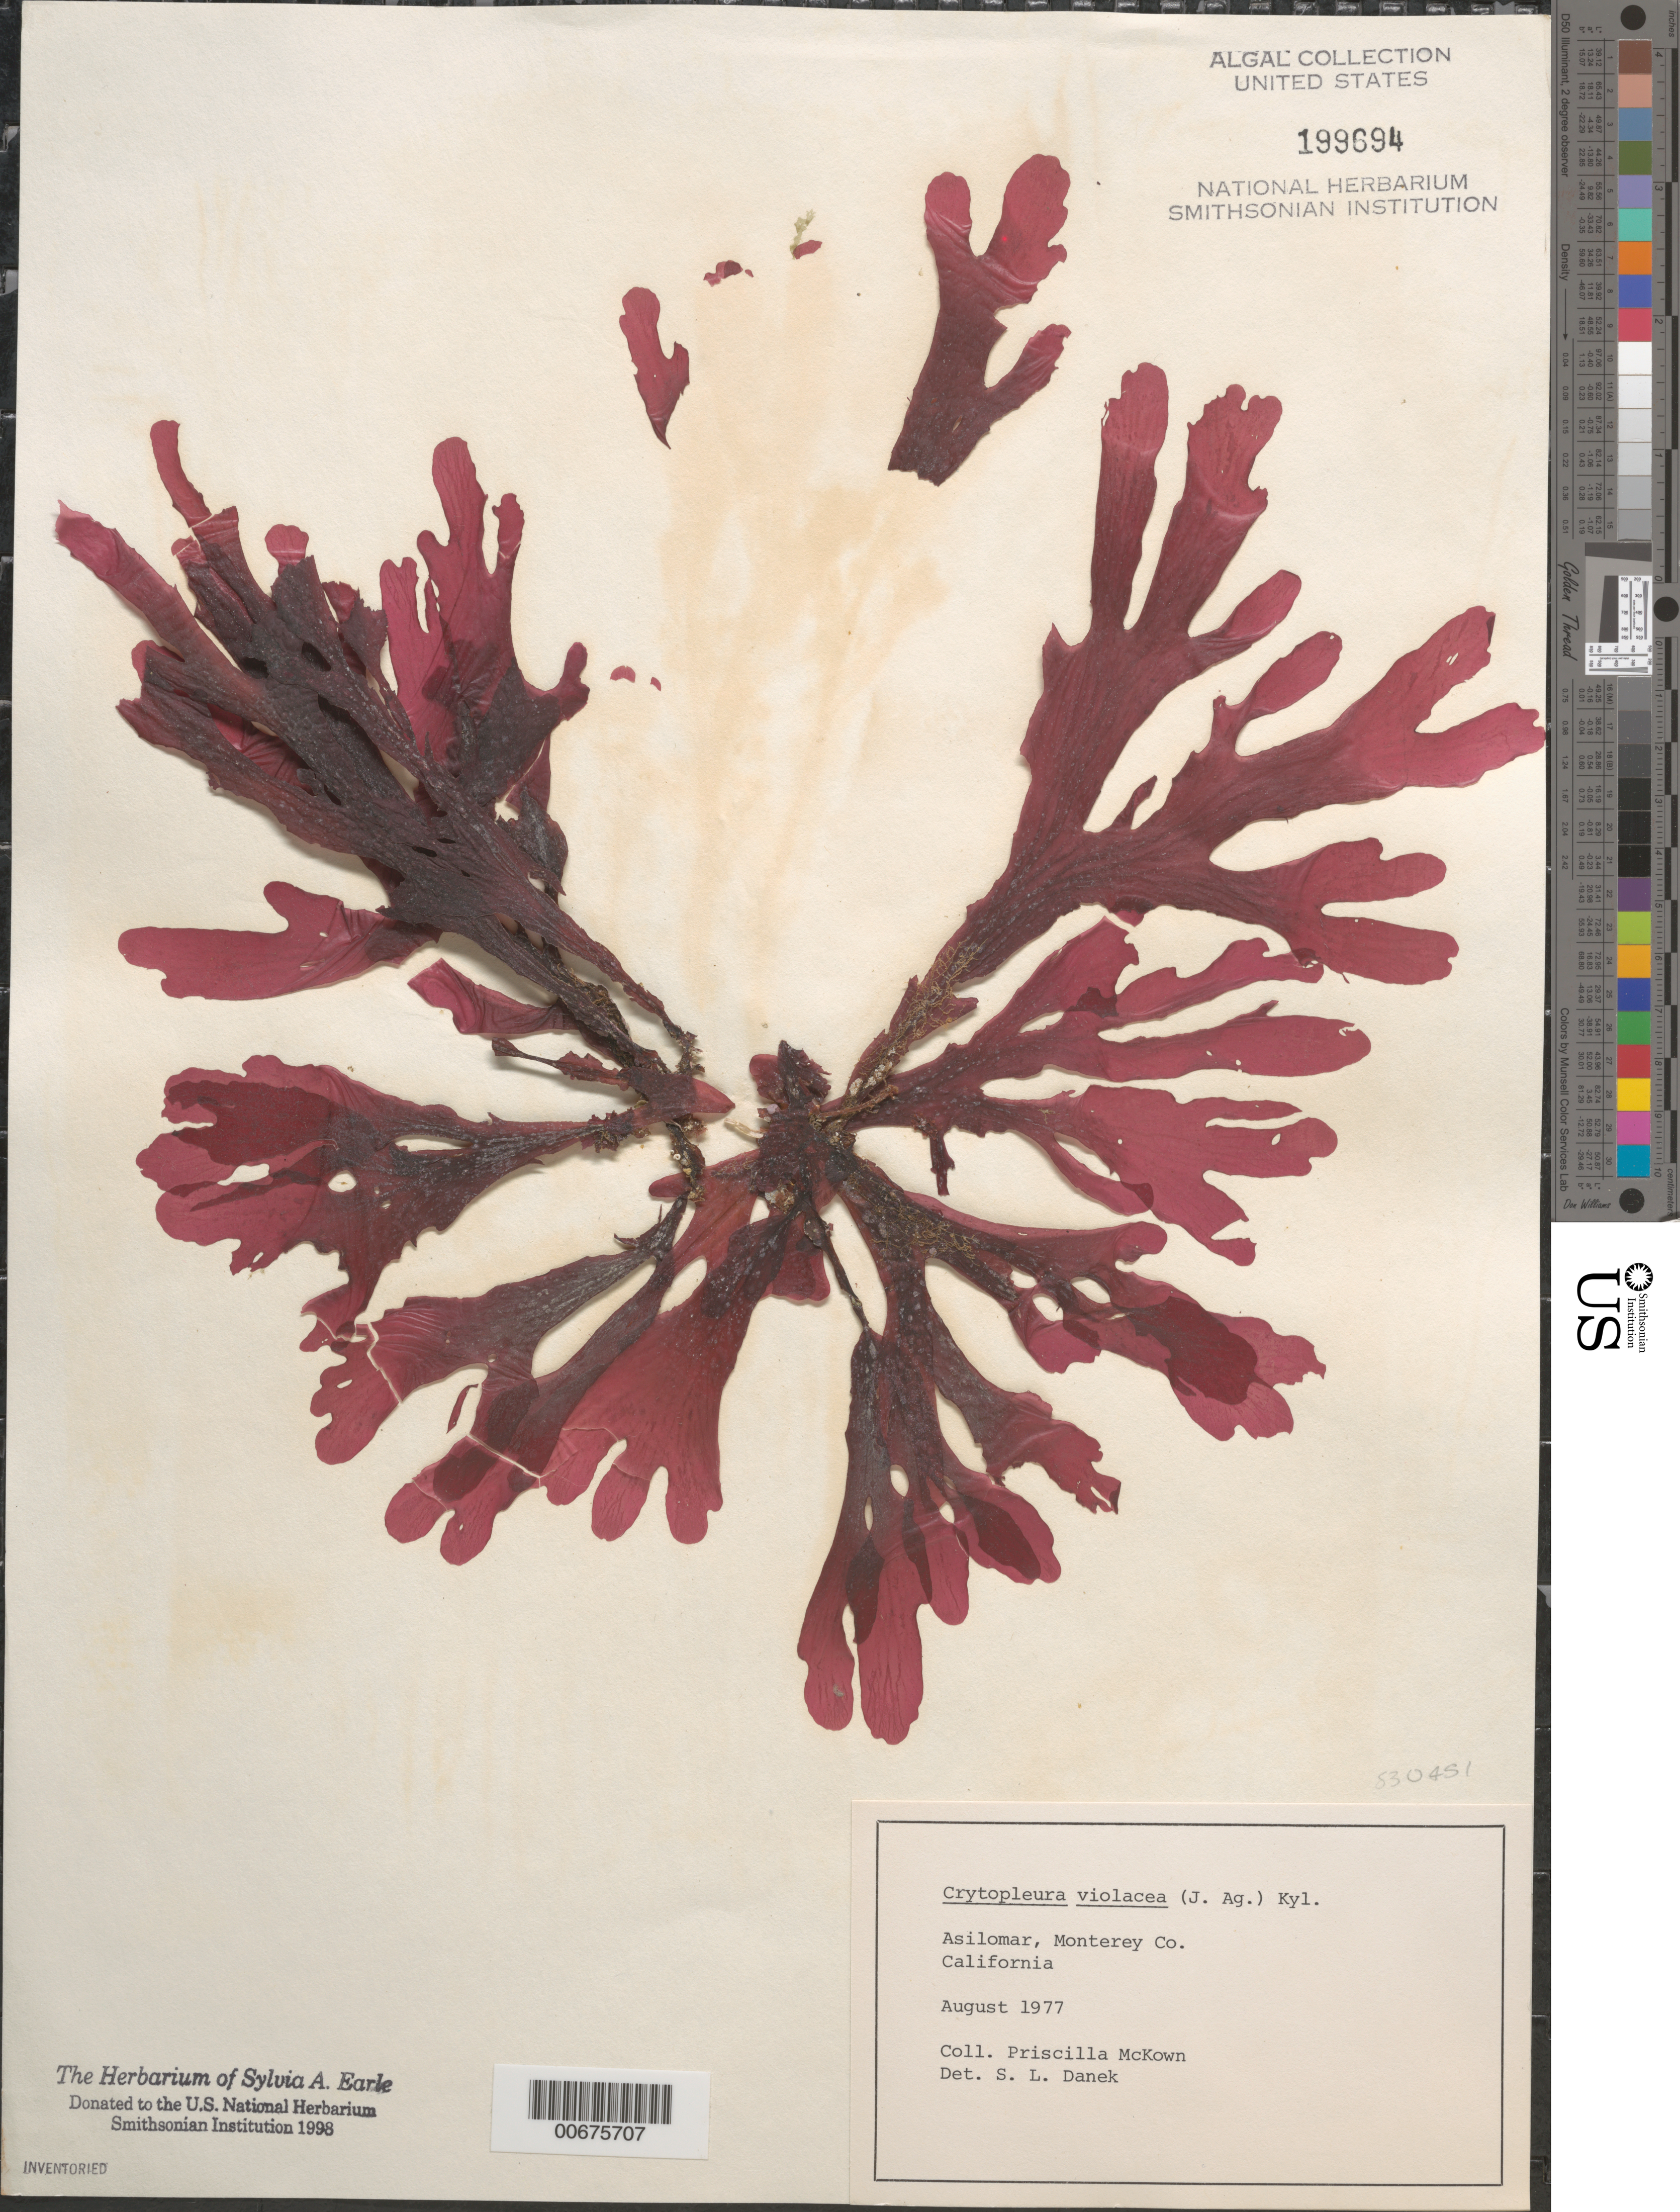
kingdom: Plantae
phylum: Rhodophyta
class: Florideophyceae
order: Ceramiales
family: Delesseriaceae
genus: Cryptopleura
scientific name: Cryptopleura violacea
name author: (J. Ag.) Kylin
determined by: Danek, S. L.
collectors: P. McKown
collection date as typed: Aug 1977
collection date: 1977-08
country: United States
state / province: California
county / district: Monterey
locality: Asilomar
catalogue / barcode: US 199694